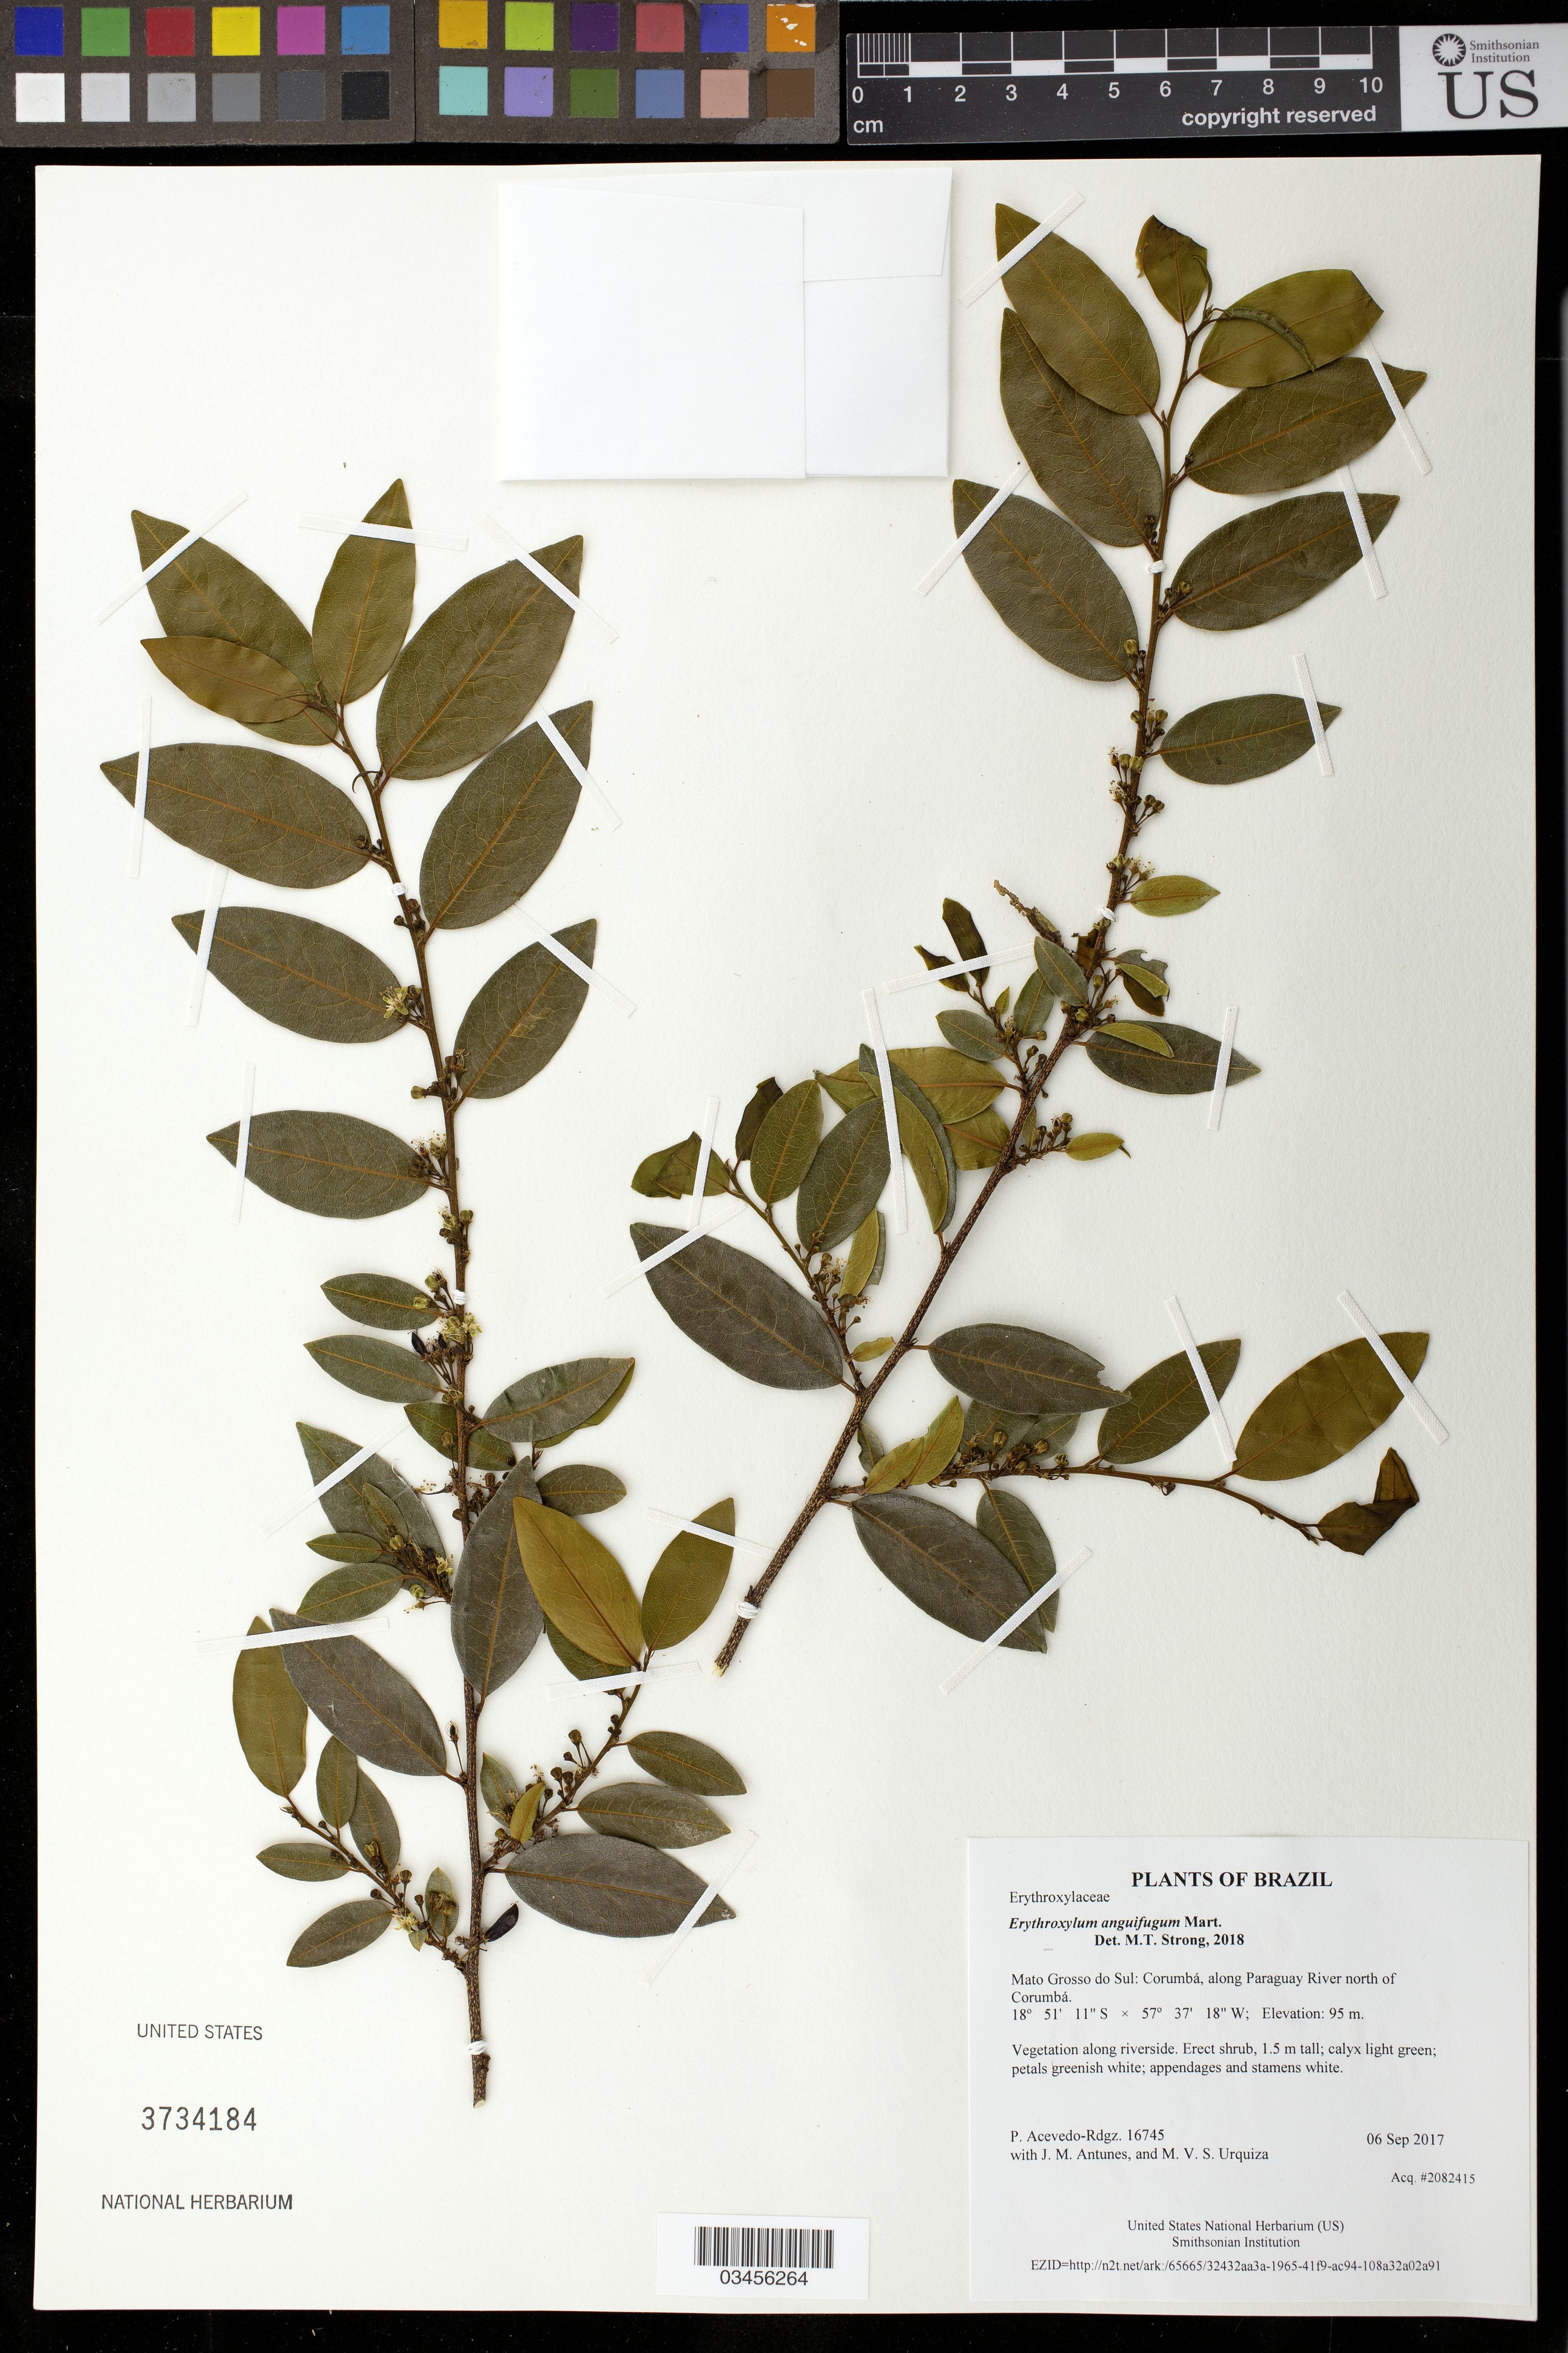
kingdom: Plantae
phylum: Tracheophyta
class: Magnoliopsida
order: Malpighiales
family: Erythroxylaceae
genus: Erythroxylum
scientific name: Erythroxylum anguifugum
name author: Mart.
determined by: Strong, Mark T., (BOT), Smithsonian Institution - National Museum of Natural History (UNITED STATES)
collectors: P. Acevedo-Rodr., J. M. Antunes & M. V. S. Urquiza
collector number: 16745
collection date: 2017-09-06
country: Brazil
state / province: Mato Grosso do Sul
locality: Corumbá, along Paraguay River north of Corumbá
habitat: Vegetation along riverside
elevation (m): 95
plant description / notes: US, NY, K, MO, RB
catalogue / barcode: US 3734184